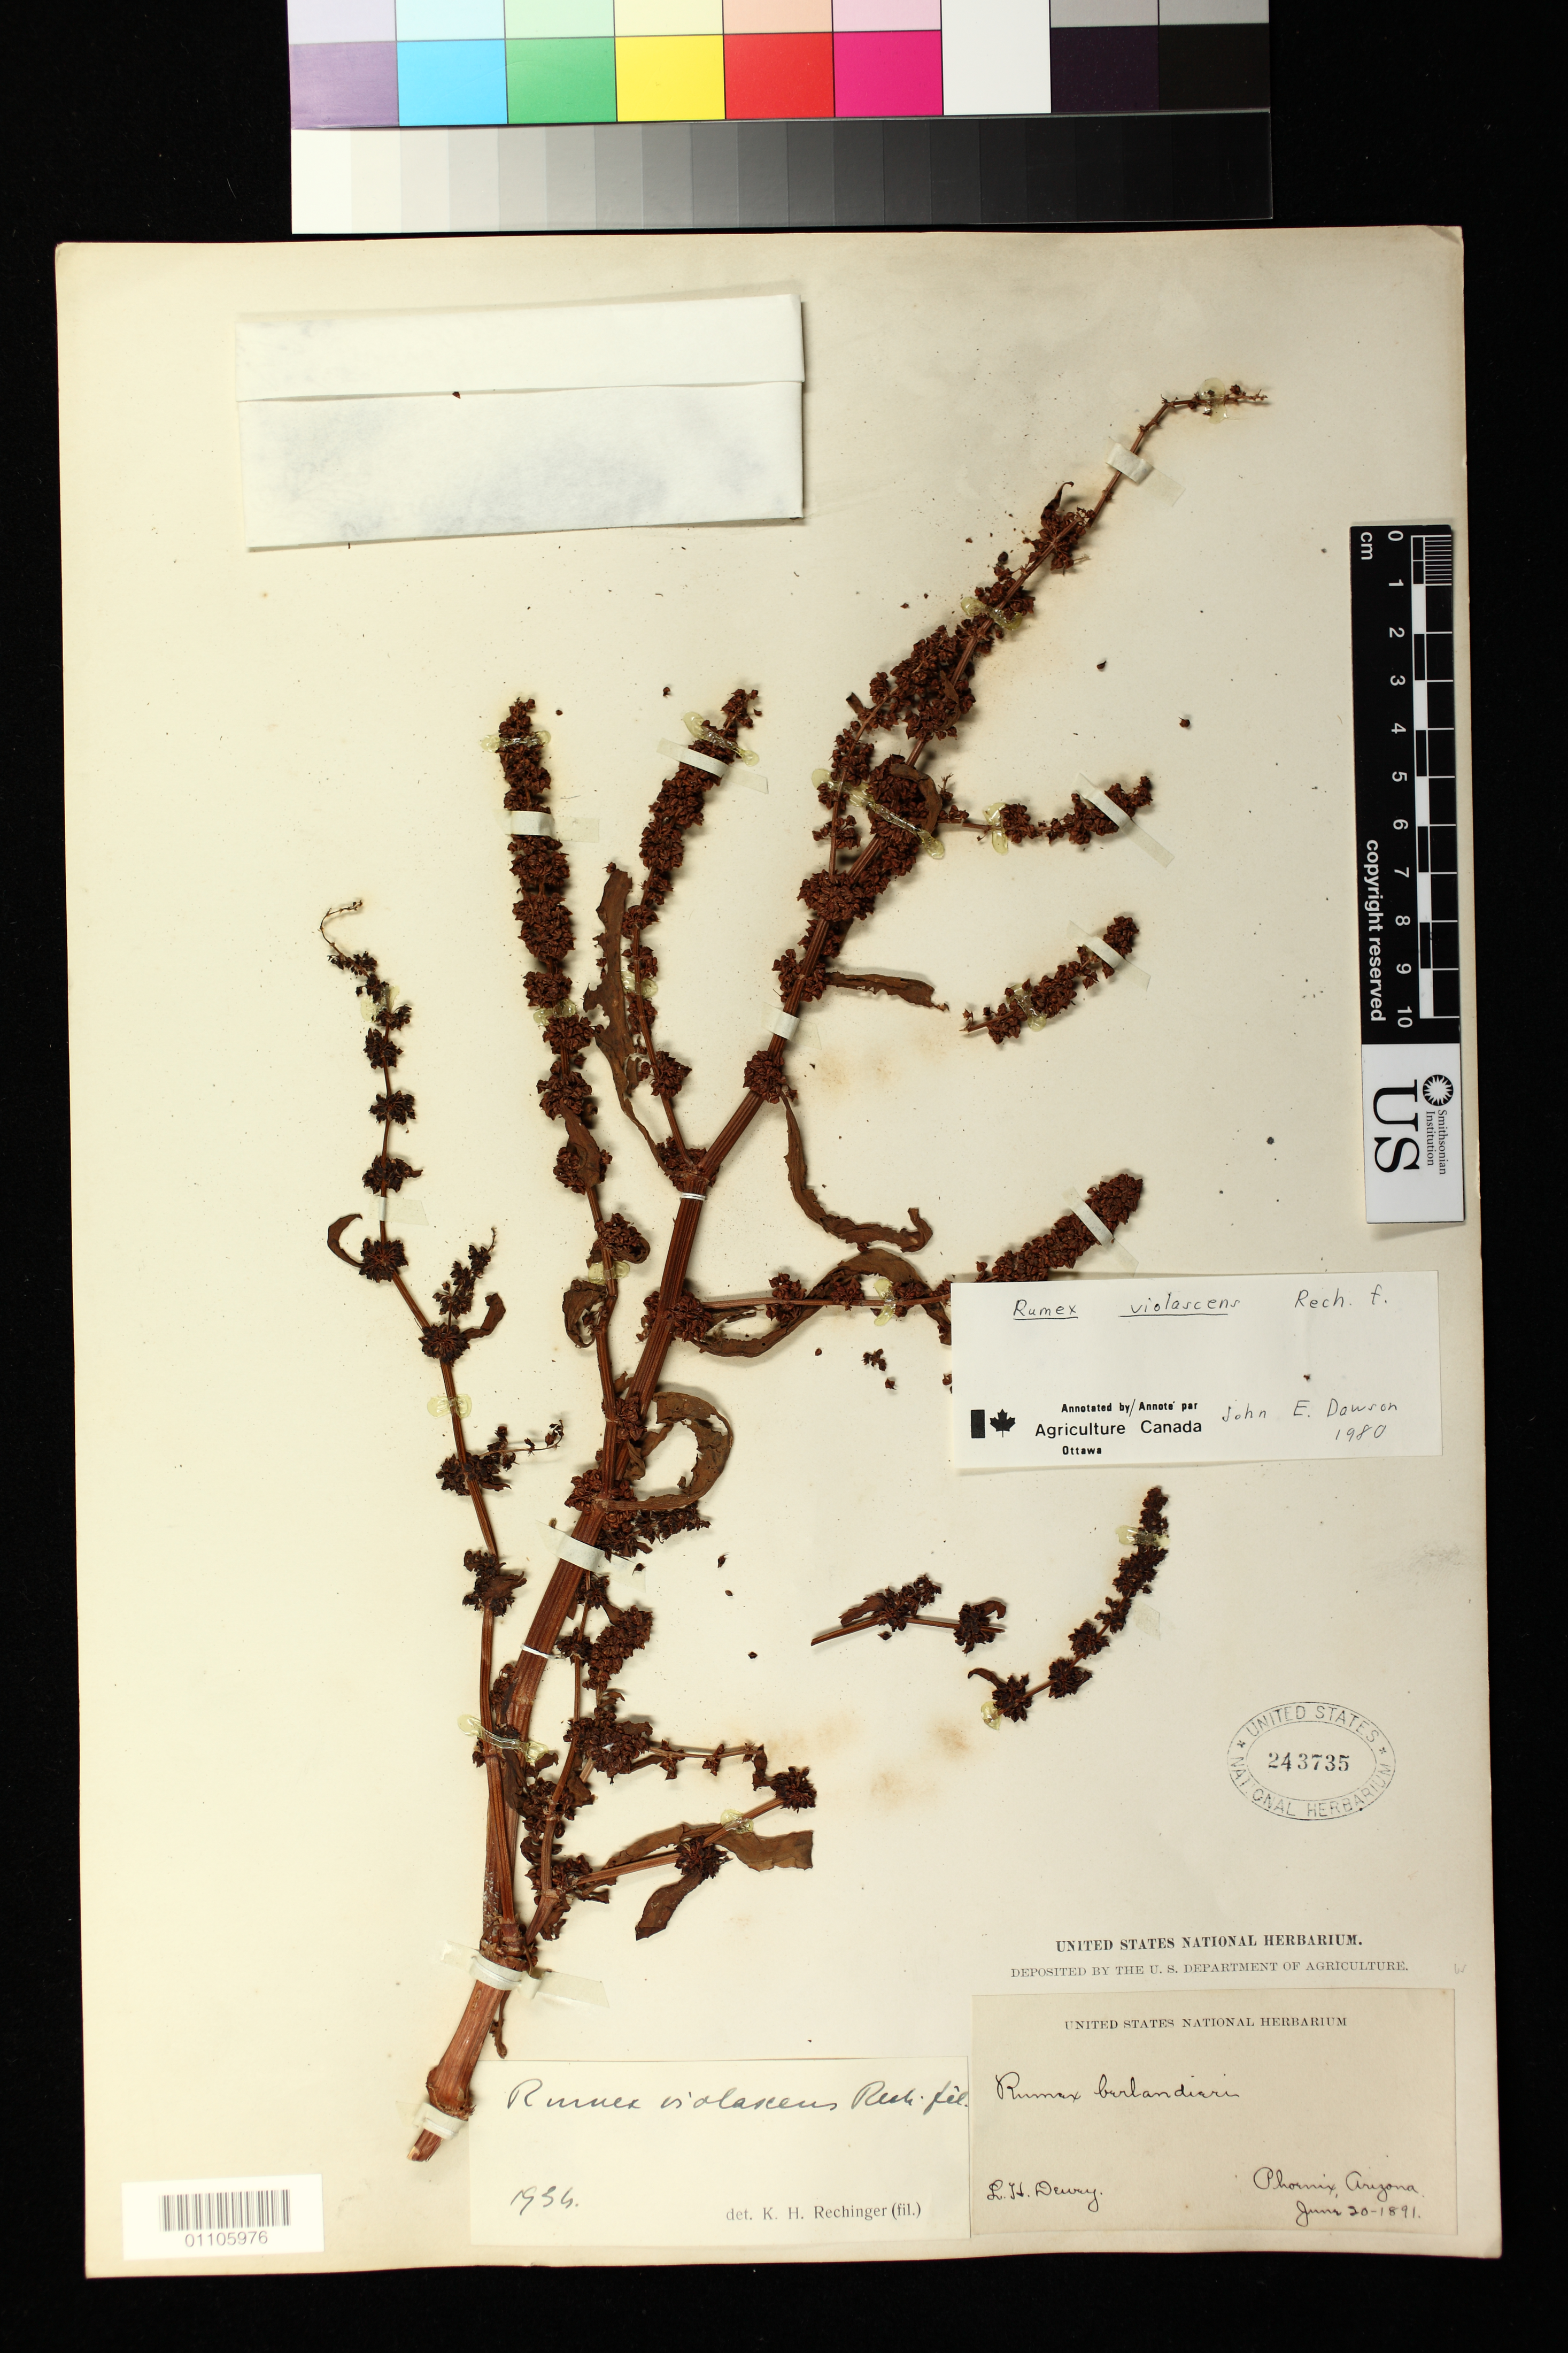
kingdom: Plantae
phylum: Tracheophyta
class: Magnoliopsida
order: Caryophyllales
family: Polygonaceae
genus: Rumex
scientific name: Rumex violascens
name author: Rech. f.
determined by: Rechinger, K. H.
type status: Syntype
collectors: L. H. Dewey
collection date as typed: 20 Jun 1891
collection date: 1891-06-20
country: United States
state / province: Arizona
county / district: Maricopa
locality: Phoenix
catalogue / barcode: US 243735